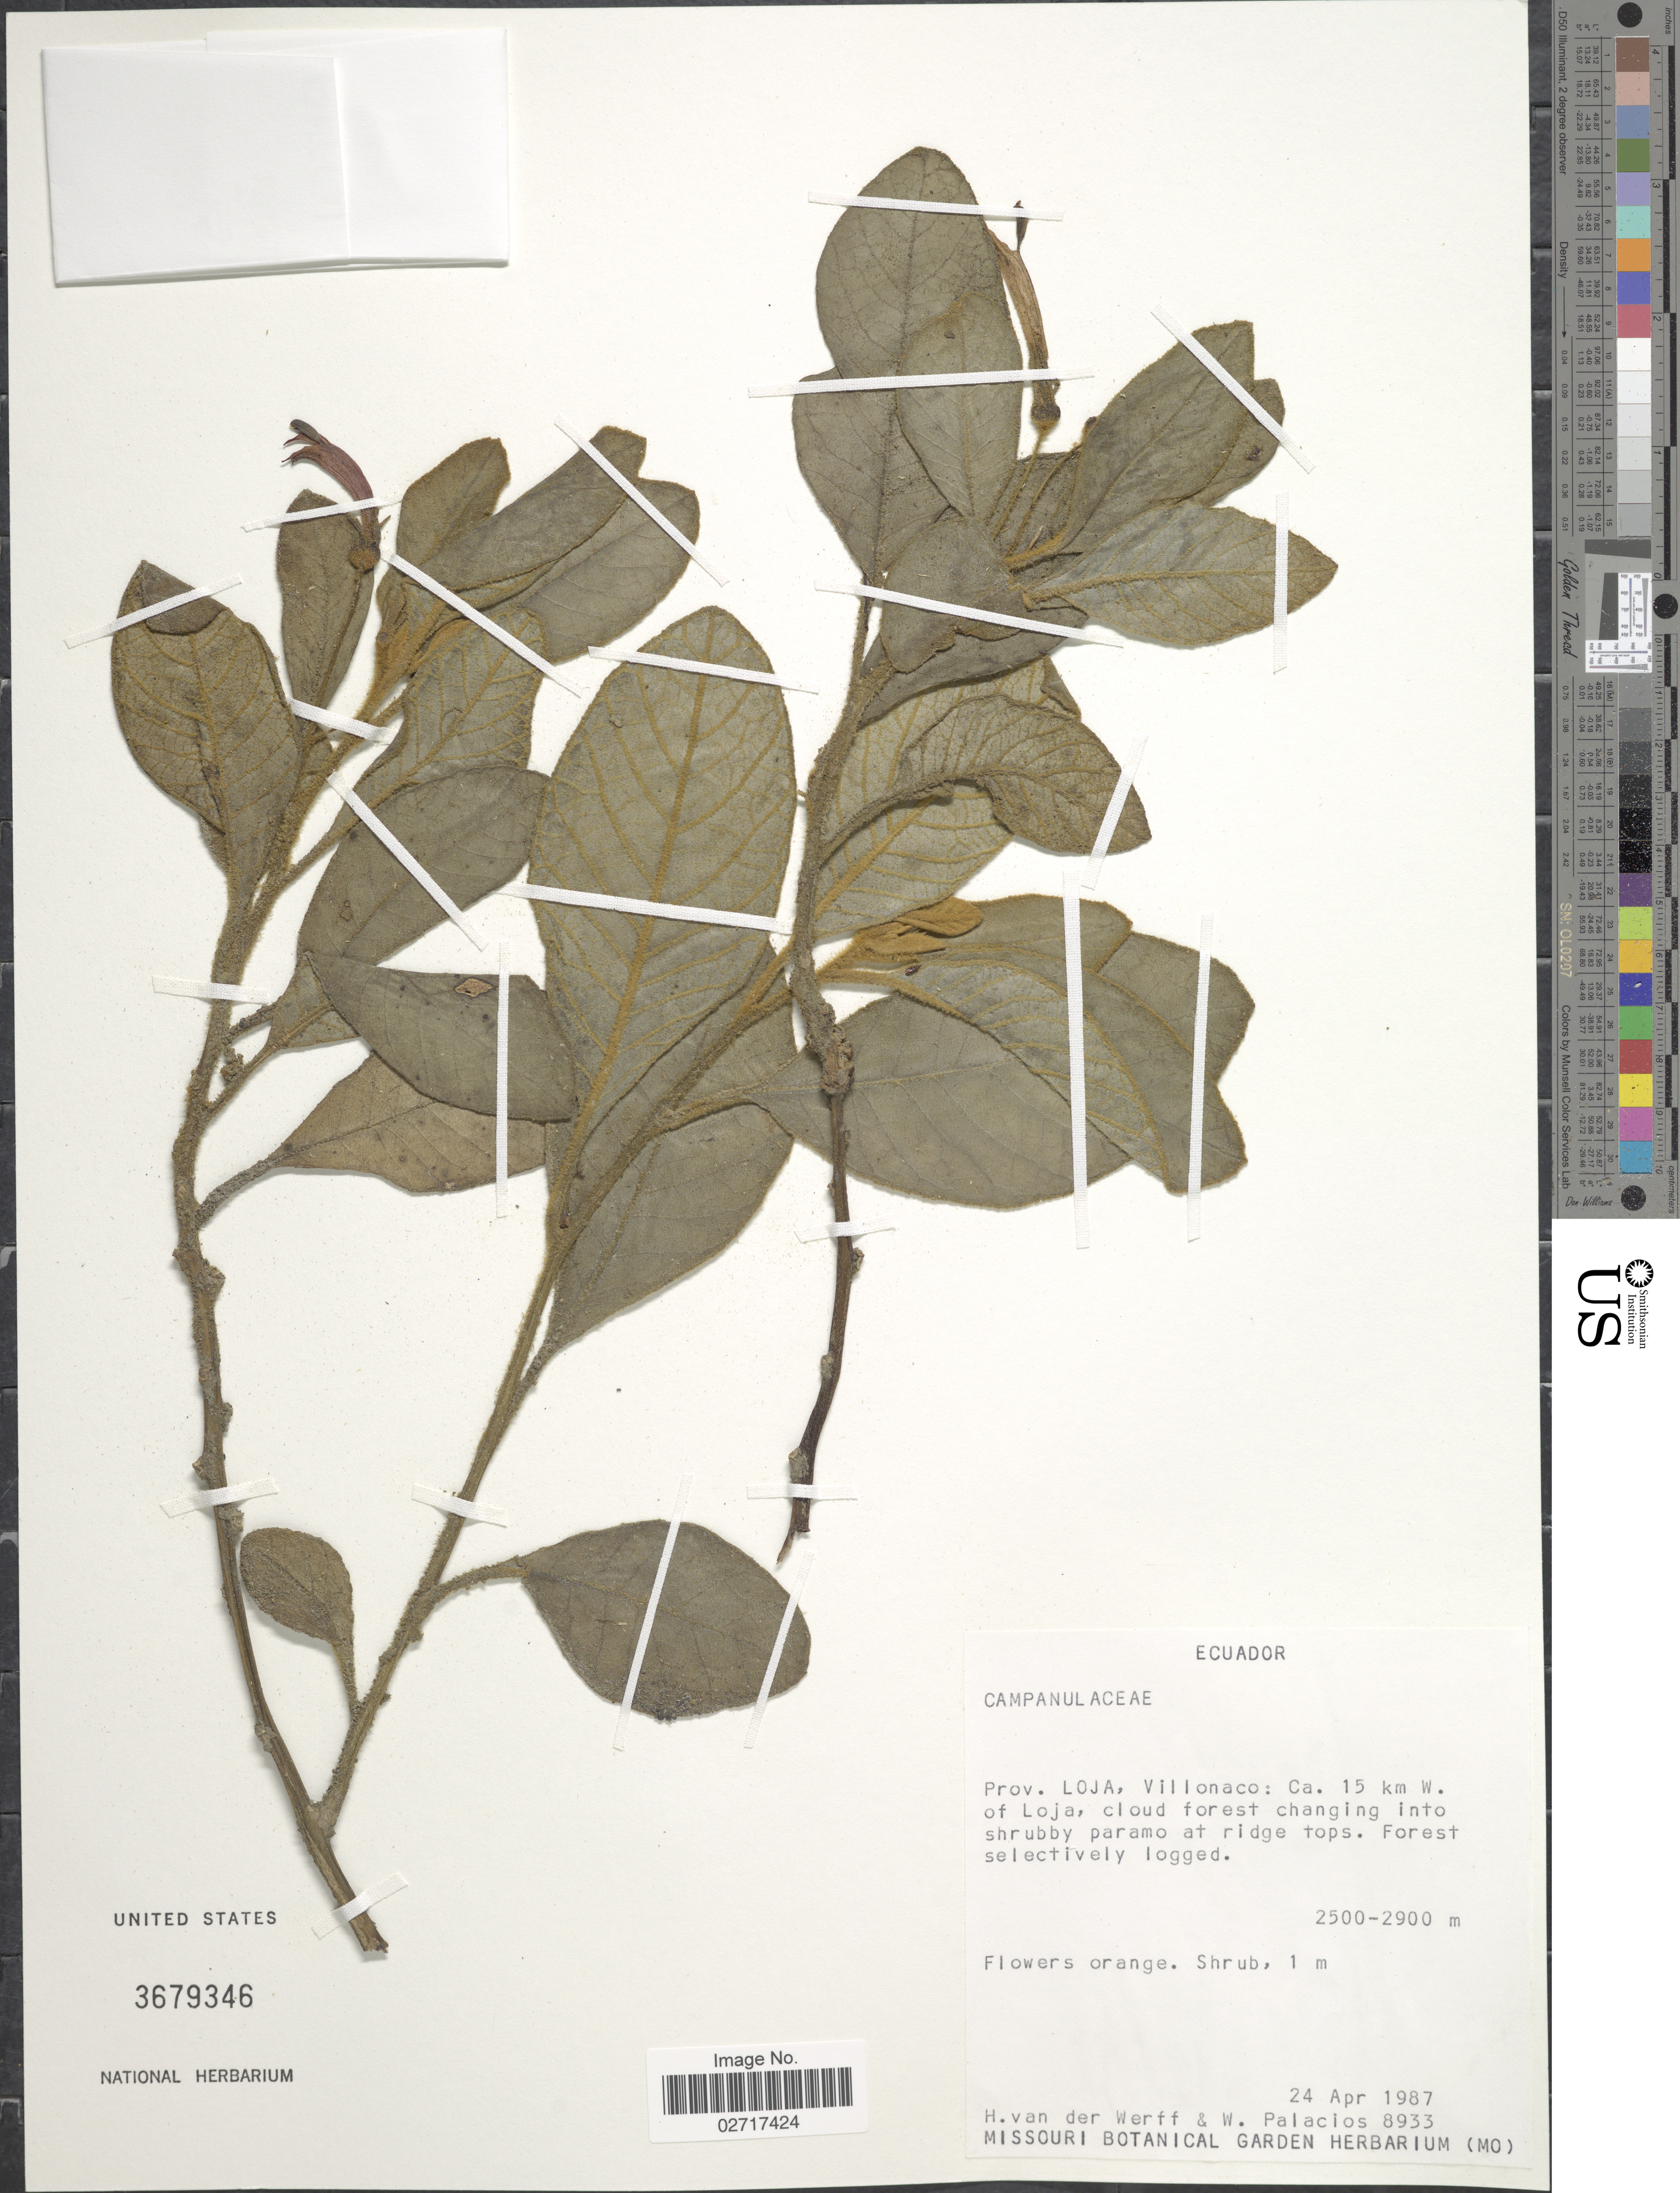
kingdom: Plantae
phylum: Tracheophyta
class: Magnoliopsida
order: Asterales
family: Campanulaceae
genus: Centropogon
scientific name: Centropogon sp.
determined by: Lagomarsino, L. P.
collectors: H. van der Werff & W. Palacios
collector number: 8933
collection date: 1987-04-24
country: Ecuador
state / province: Loja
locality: Villonaco: Ca. 15 km W. of Loja.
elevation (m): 2500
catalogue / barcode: US 3679346